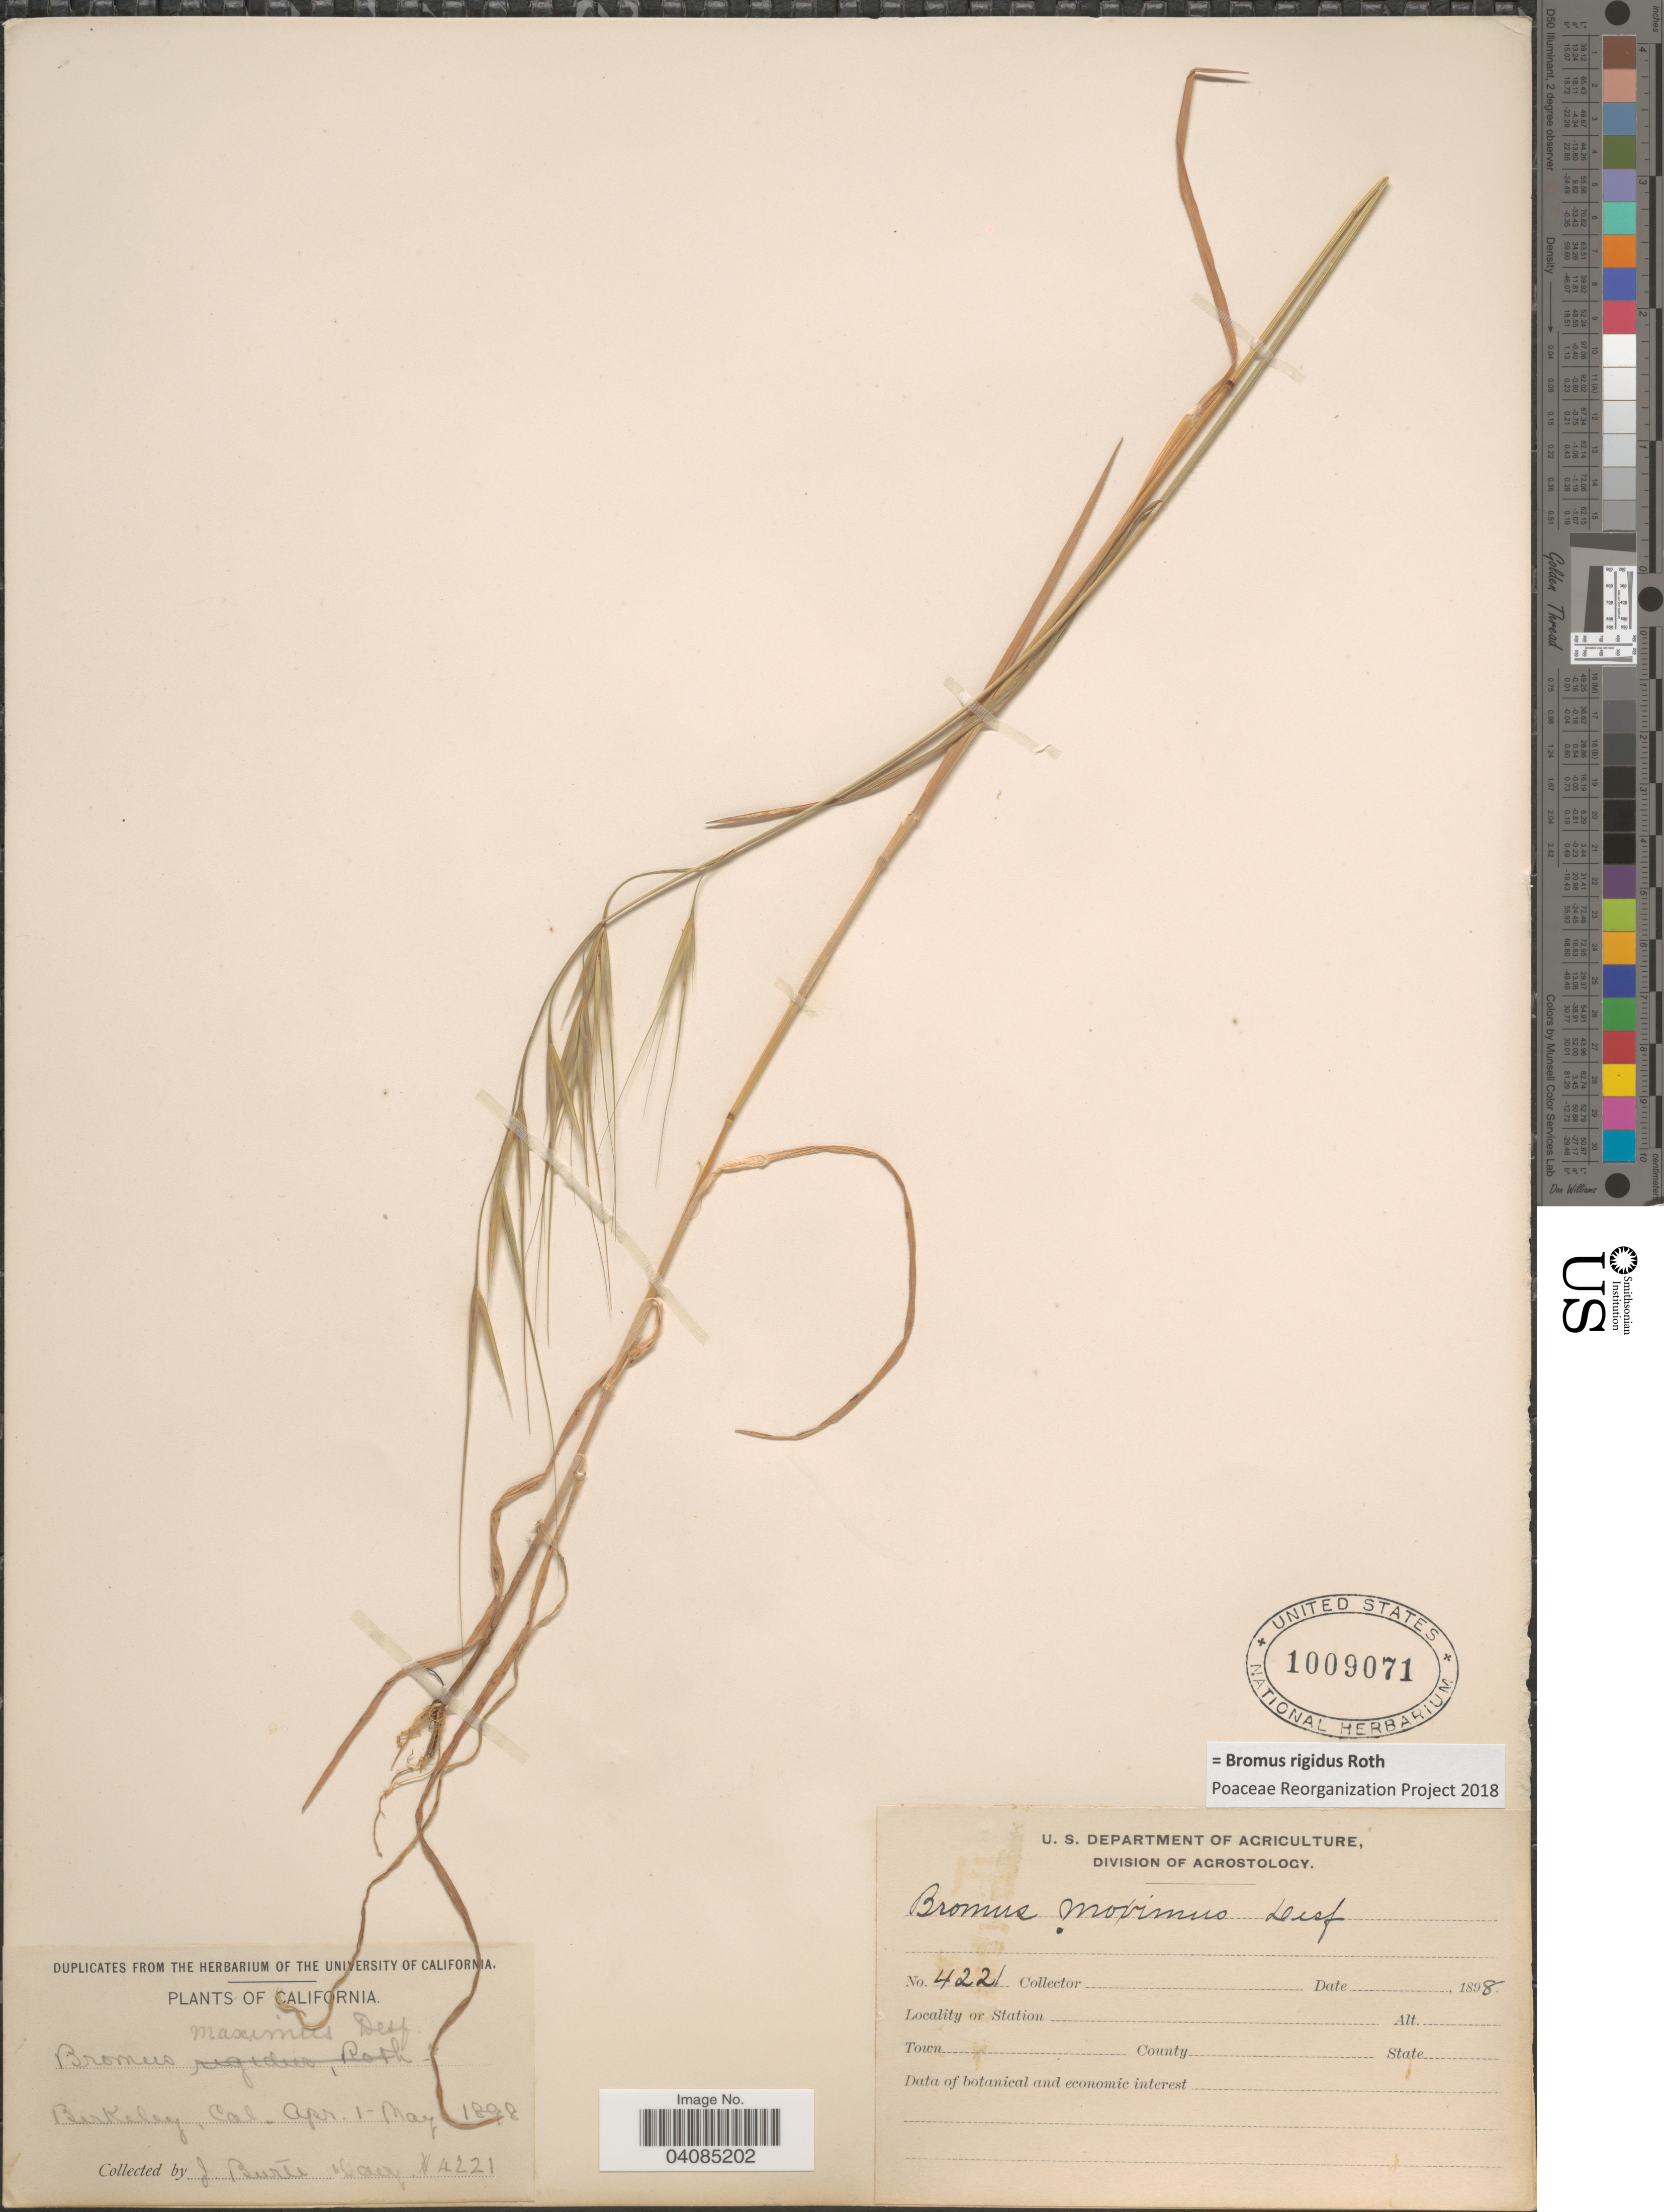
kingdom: Plantae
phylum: Tracheophyta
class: Liliopsida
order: Poales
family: Poaceae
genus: Bromus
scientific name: Bromus rigidus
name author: Roth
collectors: J. Burke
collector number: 4221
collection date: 1898-04-01/1898-05-01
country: United States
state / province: California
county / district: Alameda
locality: Berkeley.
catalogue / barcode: US 1009071